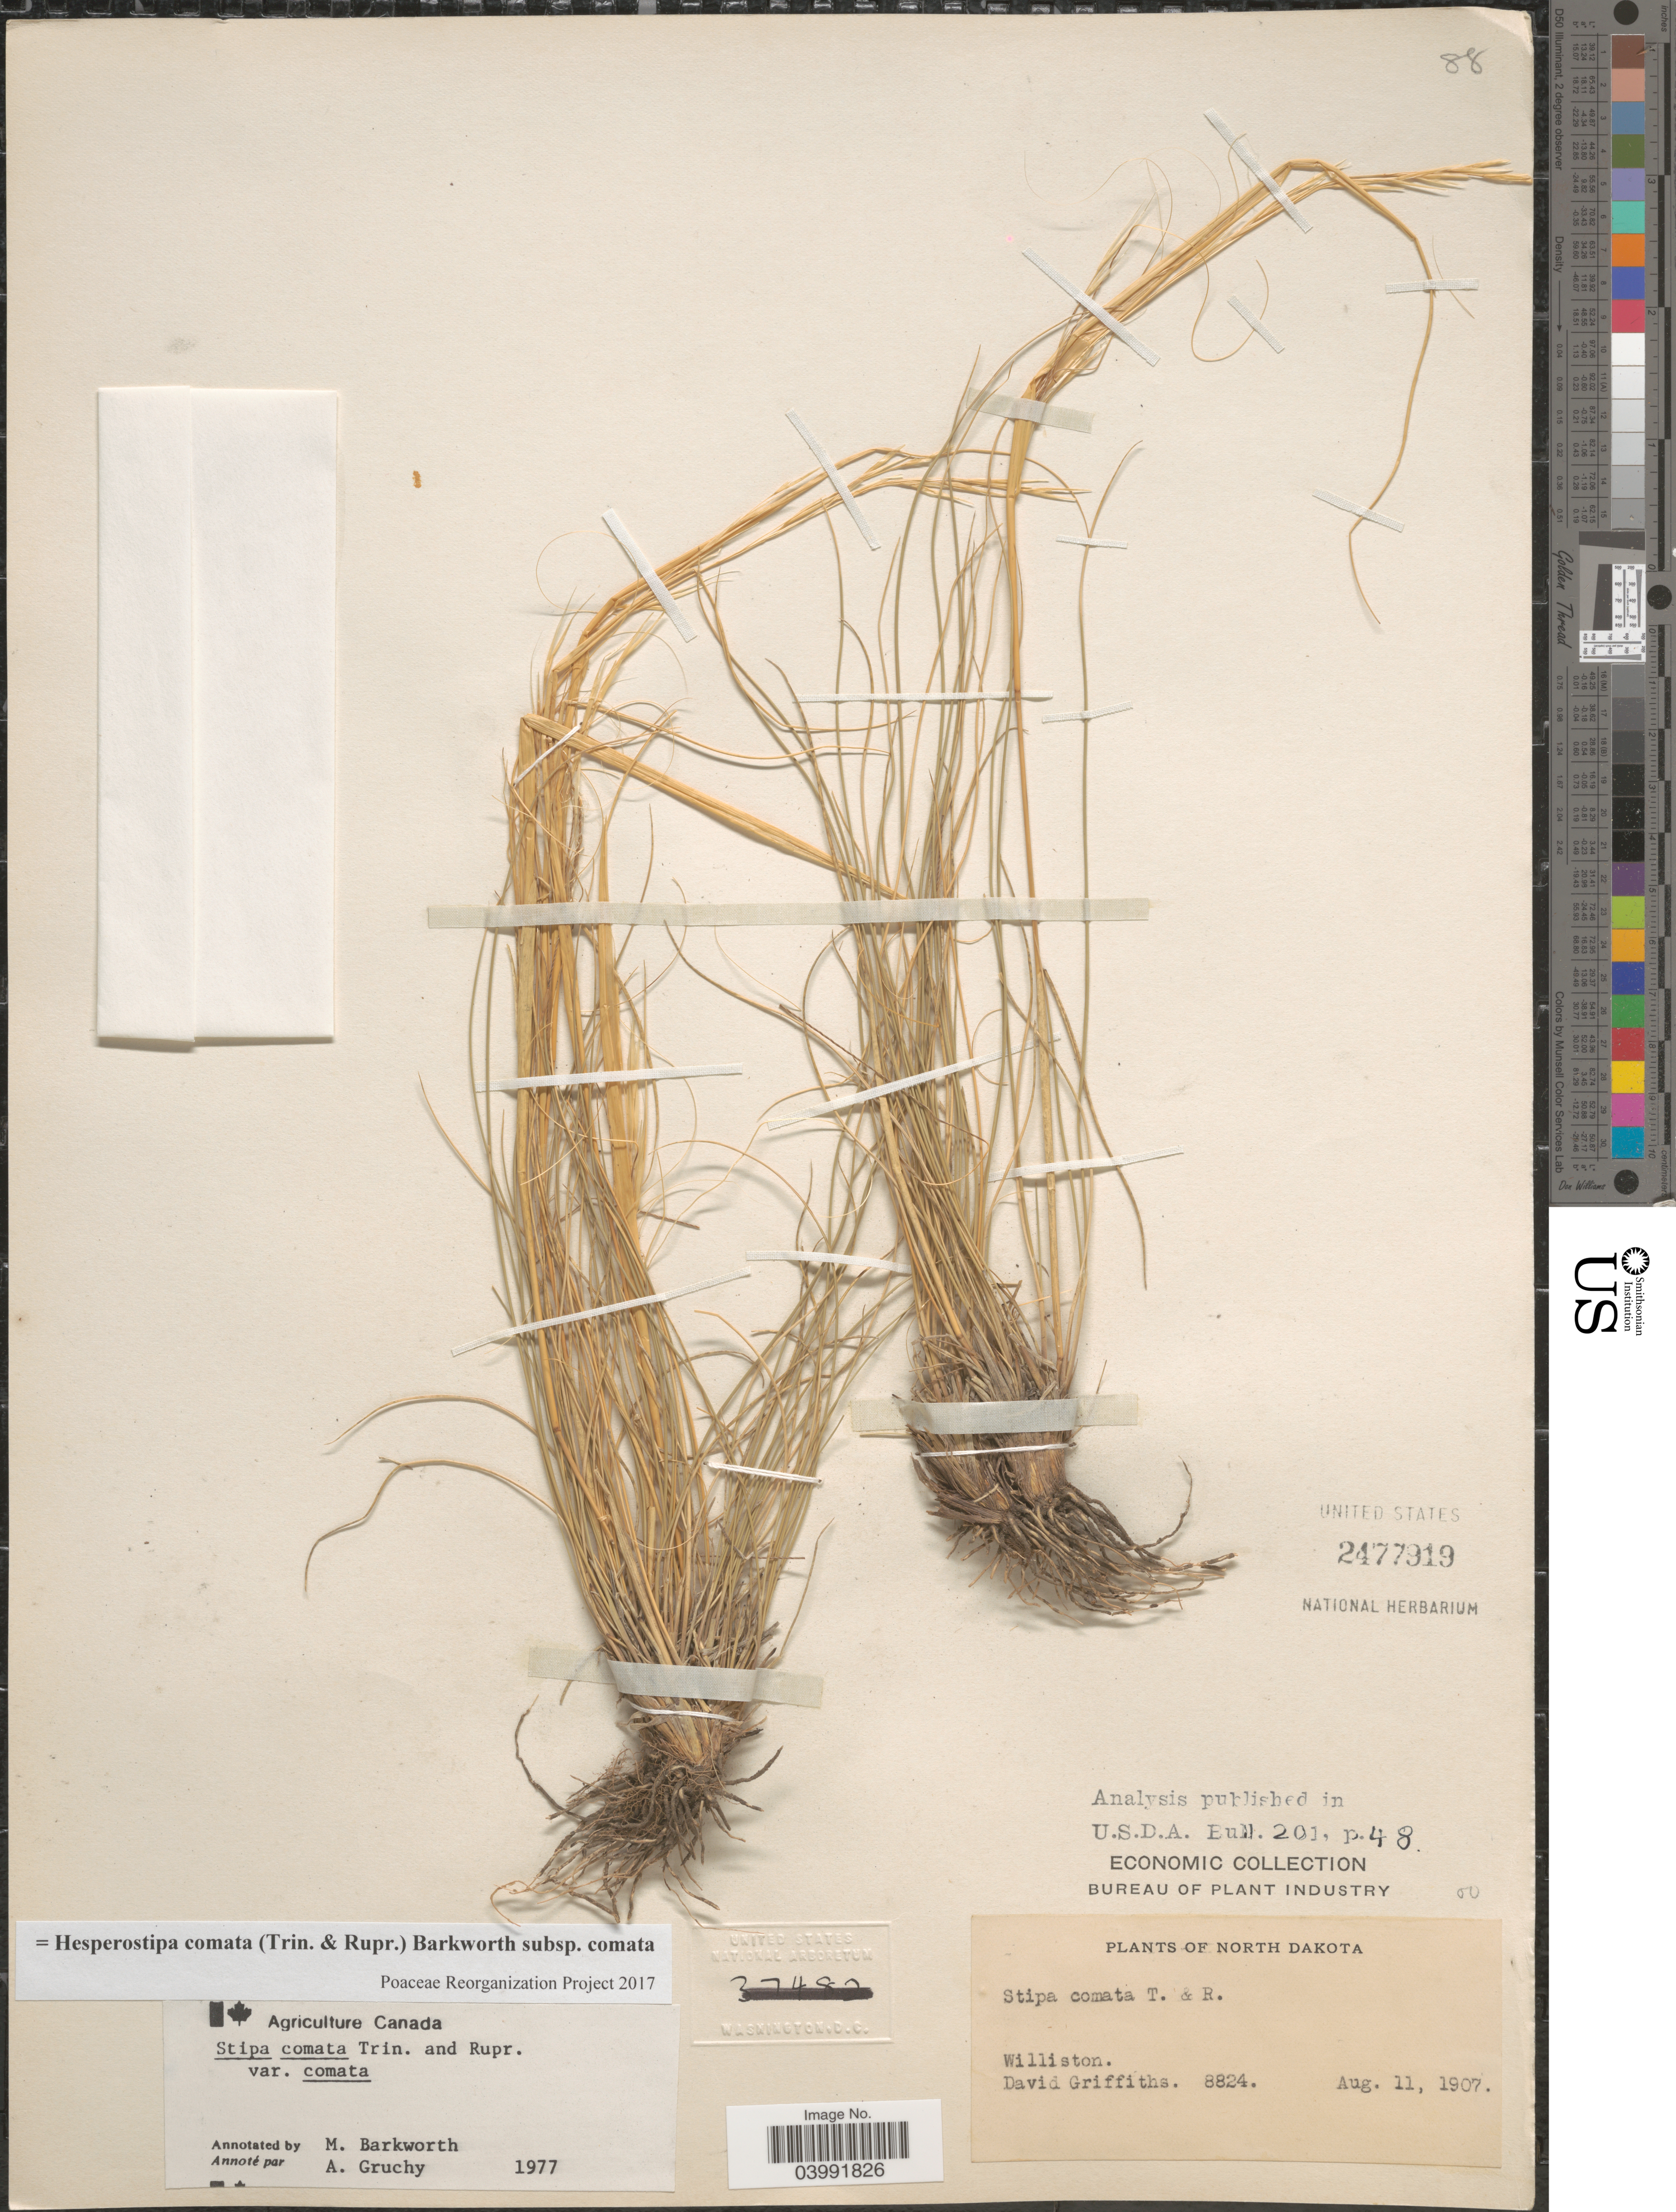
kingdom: Plantae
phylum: Tracheophyta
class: Liliopsida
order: Poales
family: Poaceae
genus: Hesperostipa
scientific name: Hesperostipa comata subsp. comata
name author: (Trin. & Rupr.) Barkworth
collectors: D. Griffiths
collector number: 8824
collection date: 1907-08-11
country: United States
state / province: North Dakota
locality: Williston.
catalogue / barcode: US 2477919